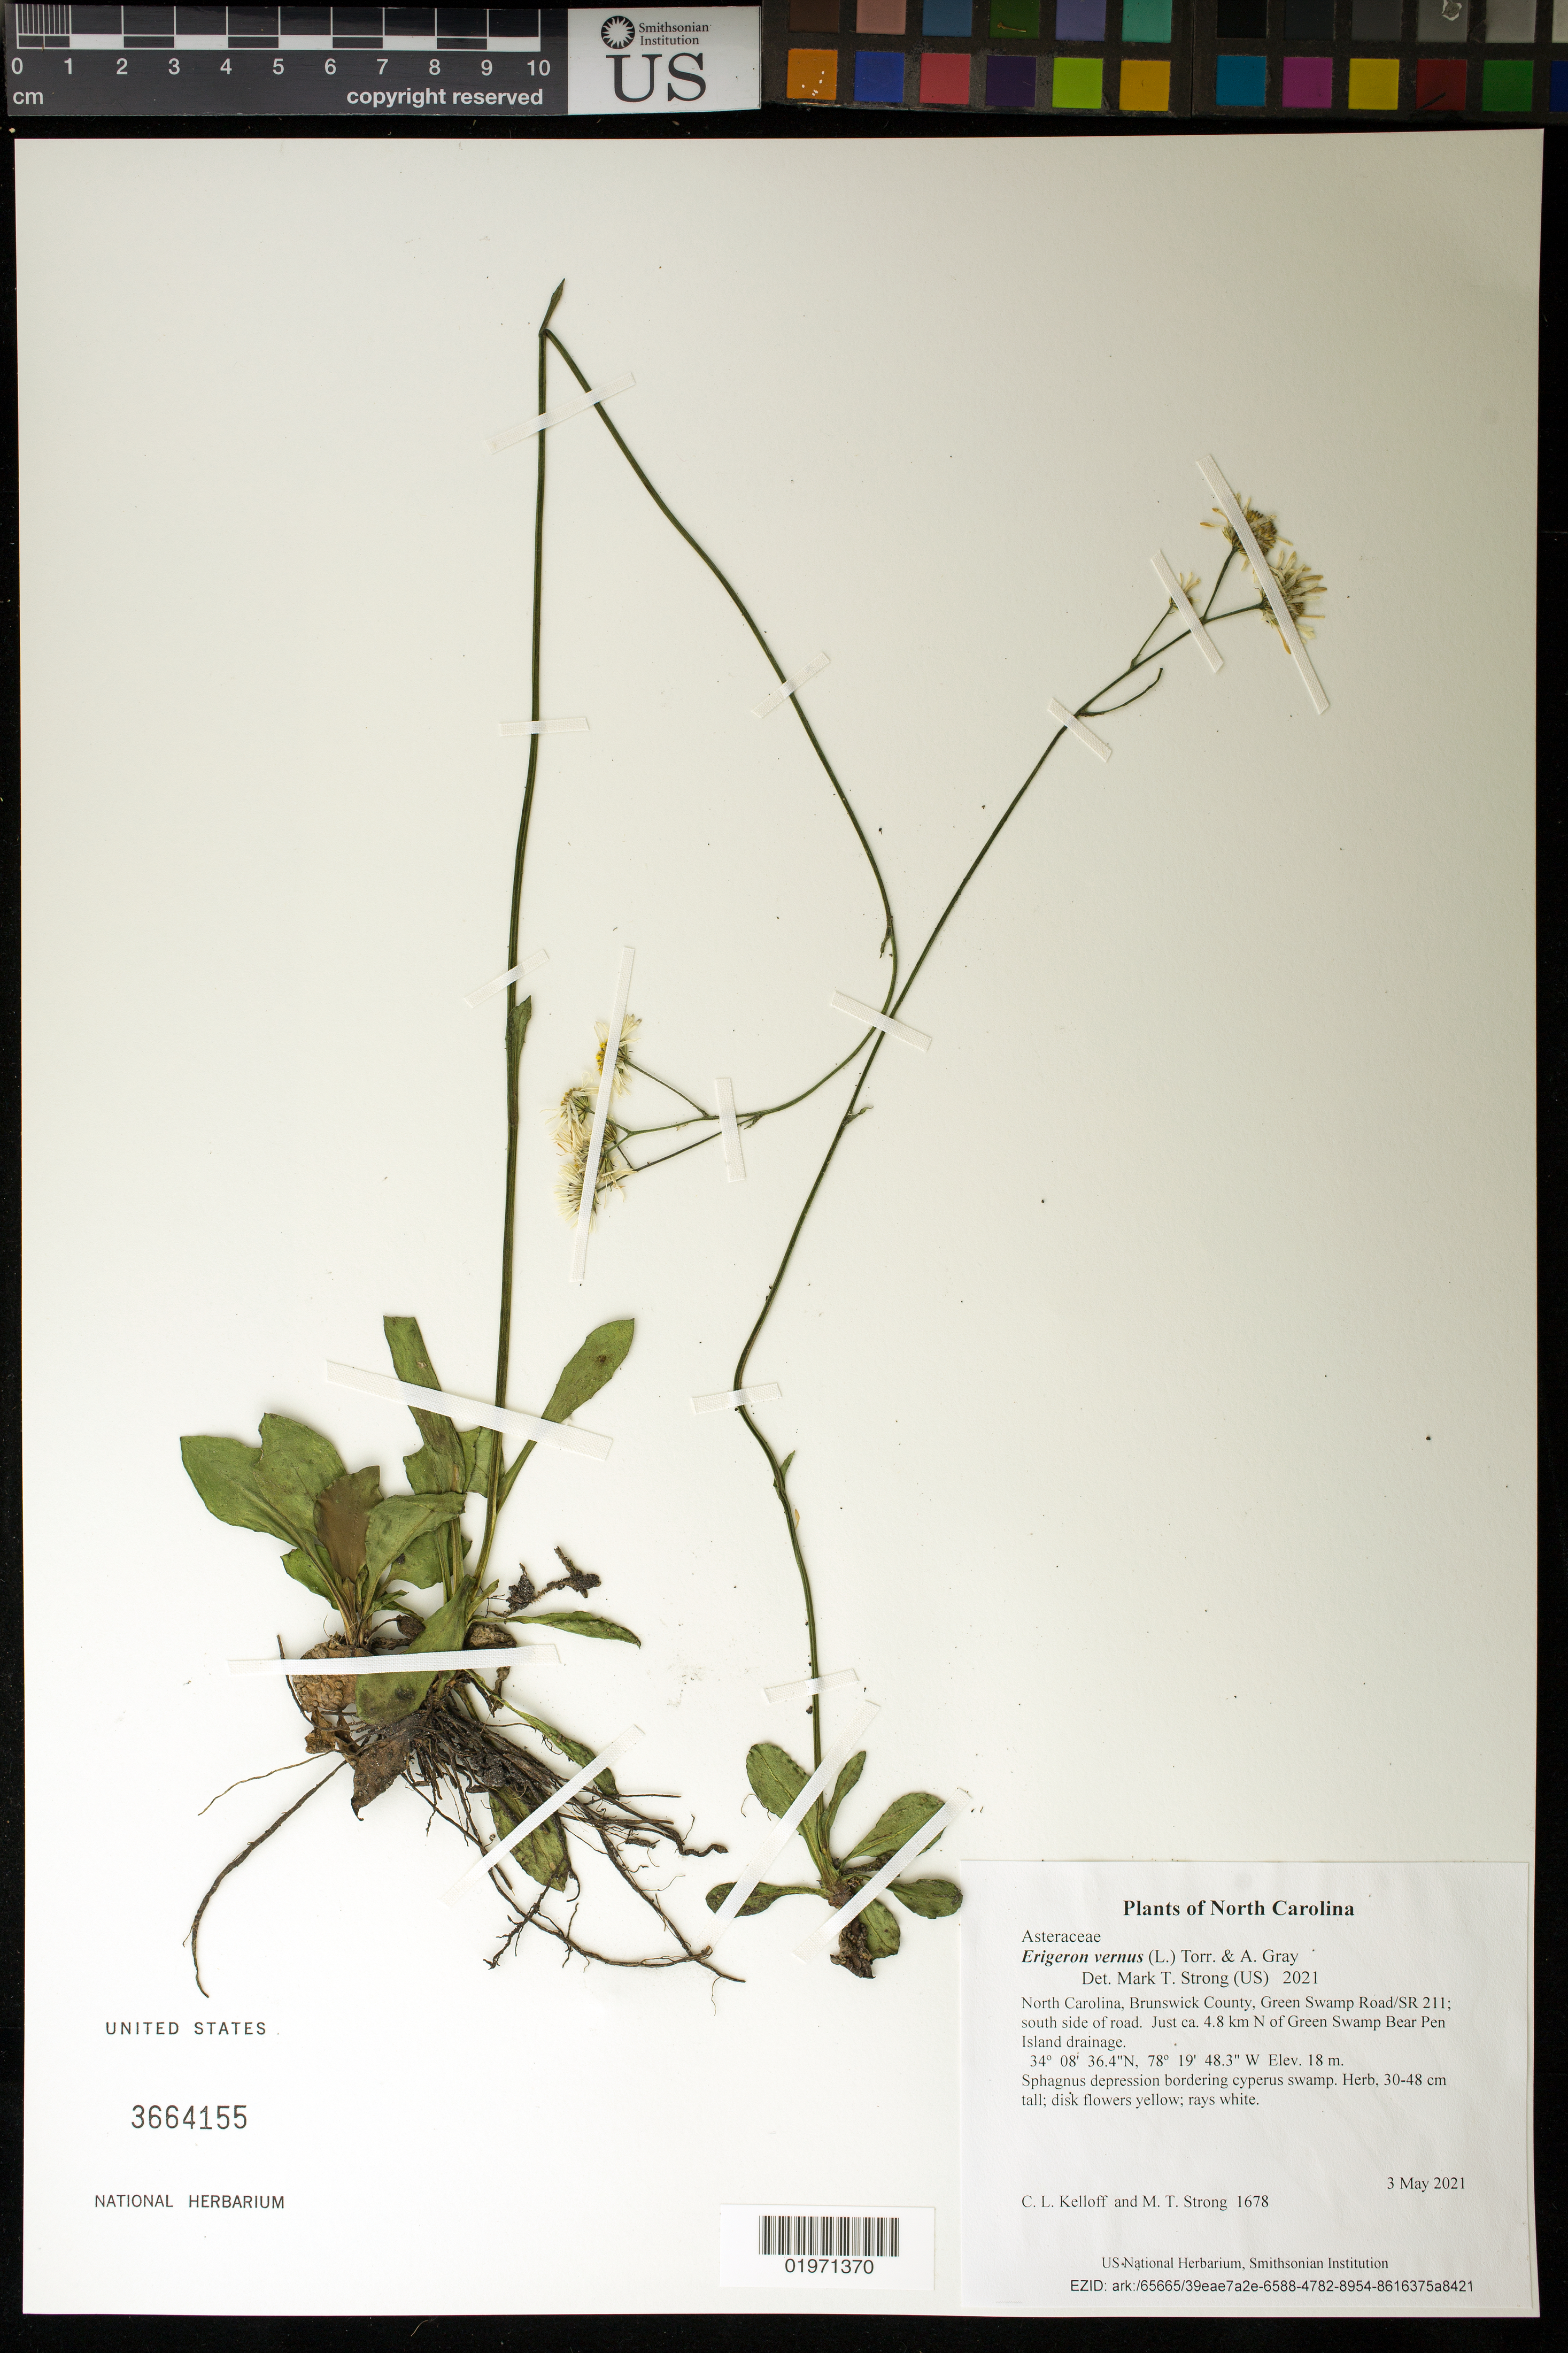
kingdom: Plantae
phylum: Tracheophyta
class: Magnoliopsida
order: Asterales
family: Asteraceae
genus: Erigeron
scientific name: Erigeron vernus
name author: (L.) Torr. & A. Gray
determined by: Strong, M. T., (US), Smithsonian Institution - National Museum of Natural History (UNITED STATES)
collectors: C. L. Kelloff & M. T. Strong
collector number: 1678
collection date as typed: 3 May 2021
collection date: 2021-05-03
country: United States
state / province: North Carolina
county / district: Brunswick County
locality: Green Swamp Road/SR 211; south side of road. Just ca. 4.8 km N of Green Swamp Bear Pen Island drainage.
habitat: Sphagnus depression bordering cyperus swamp.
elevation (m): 18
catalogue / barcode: US 3664155